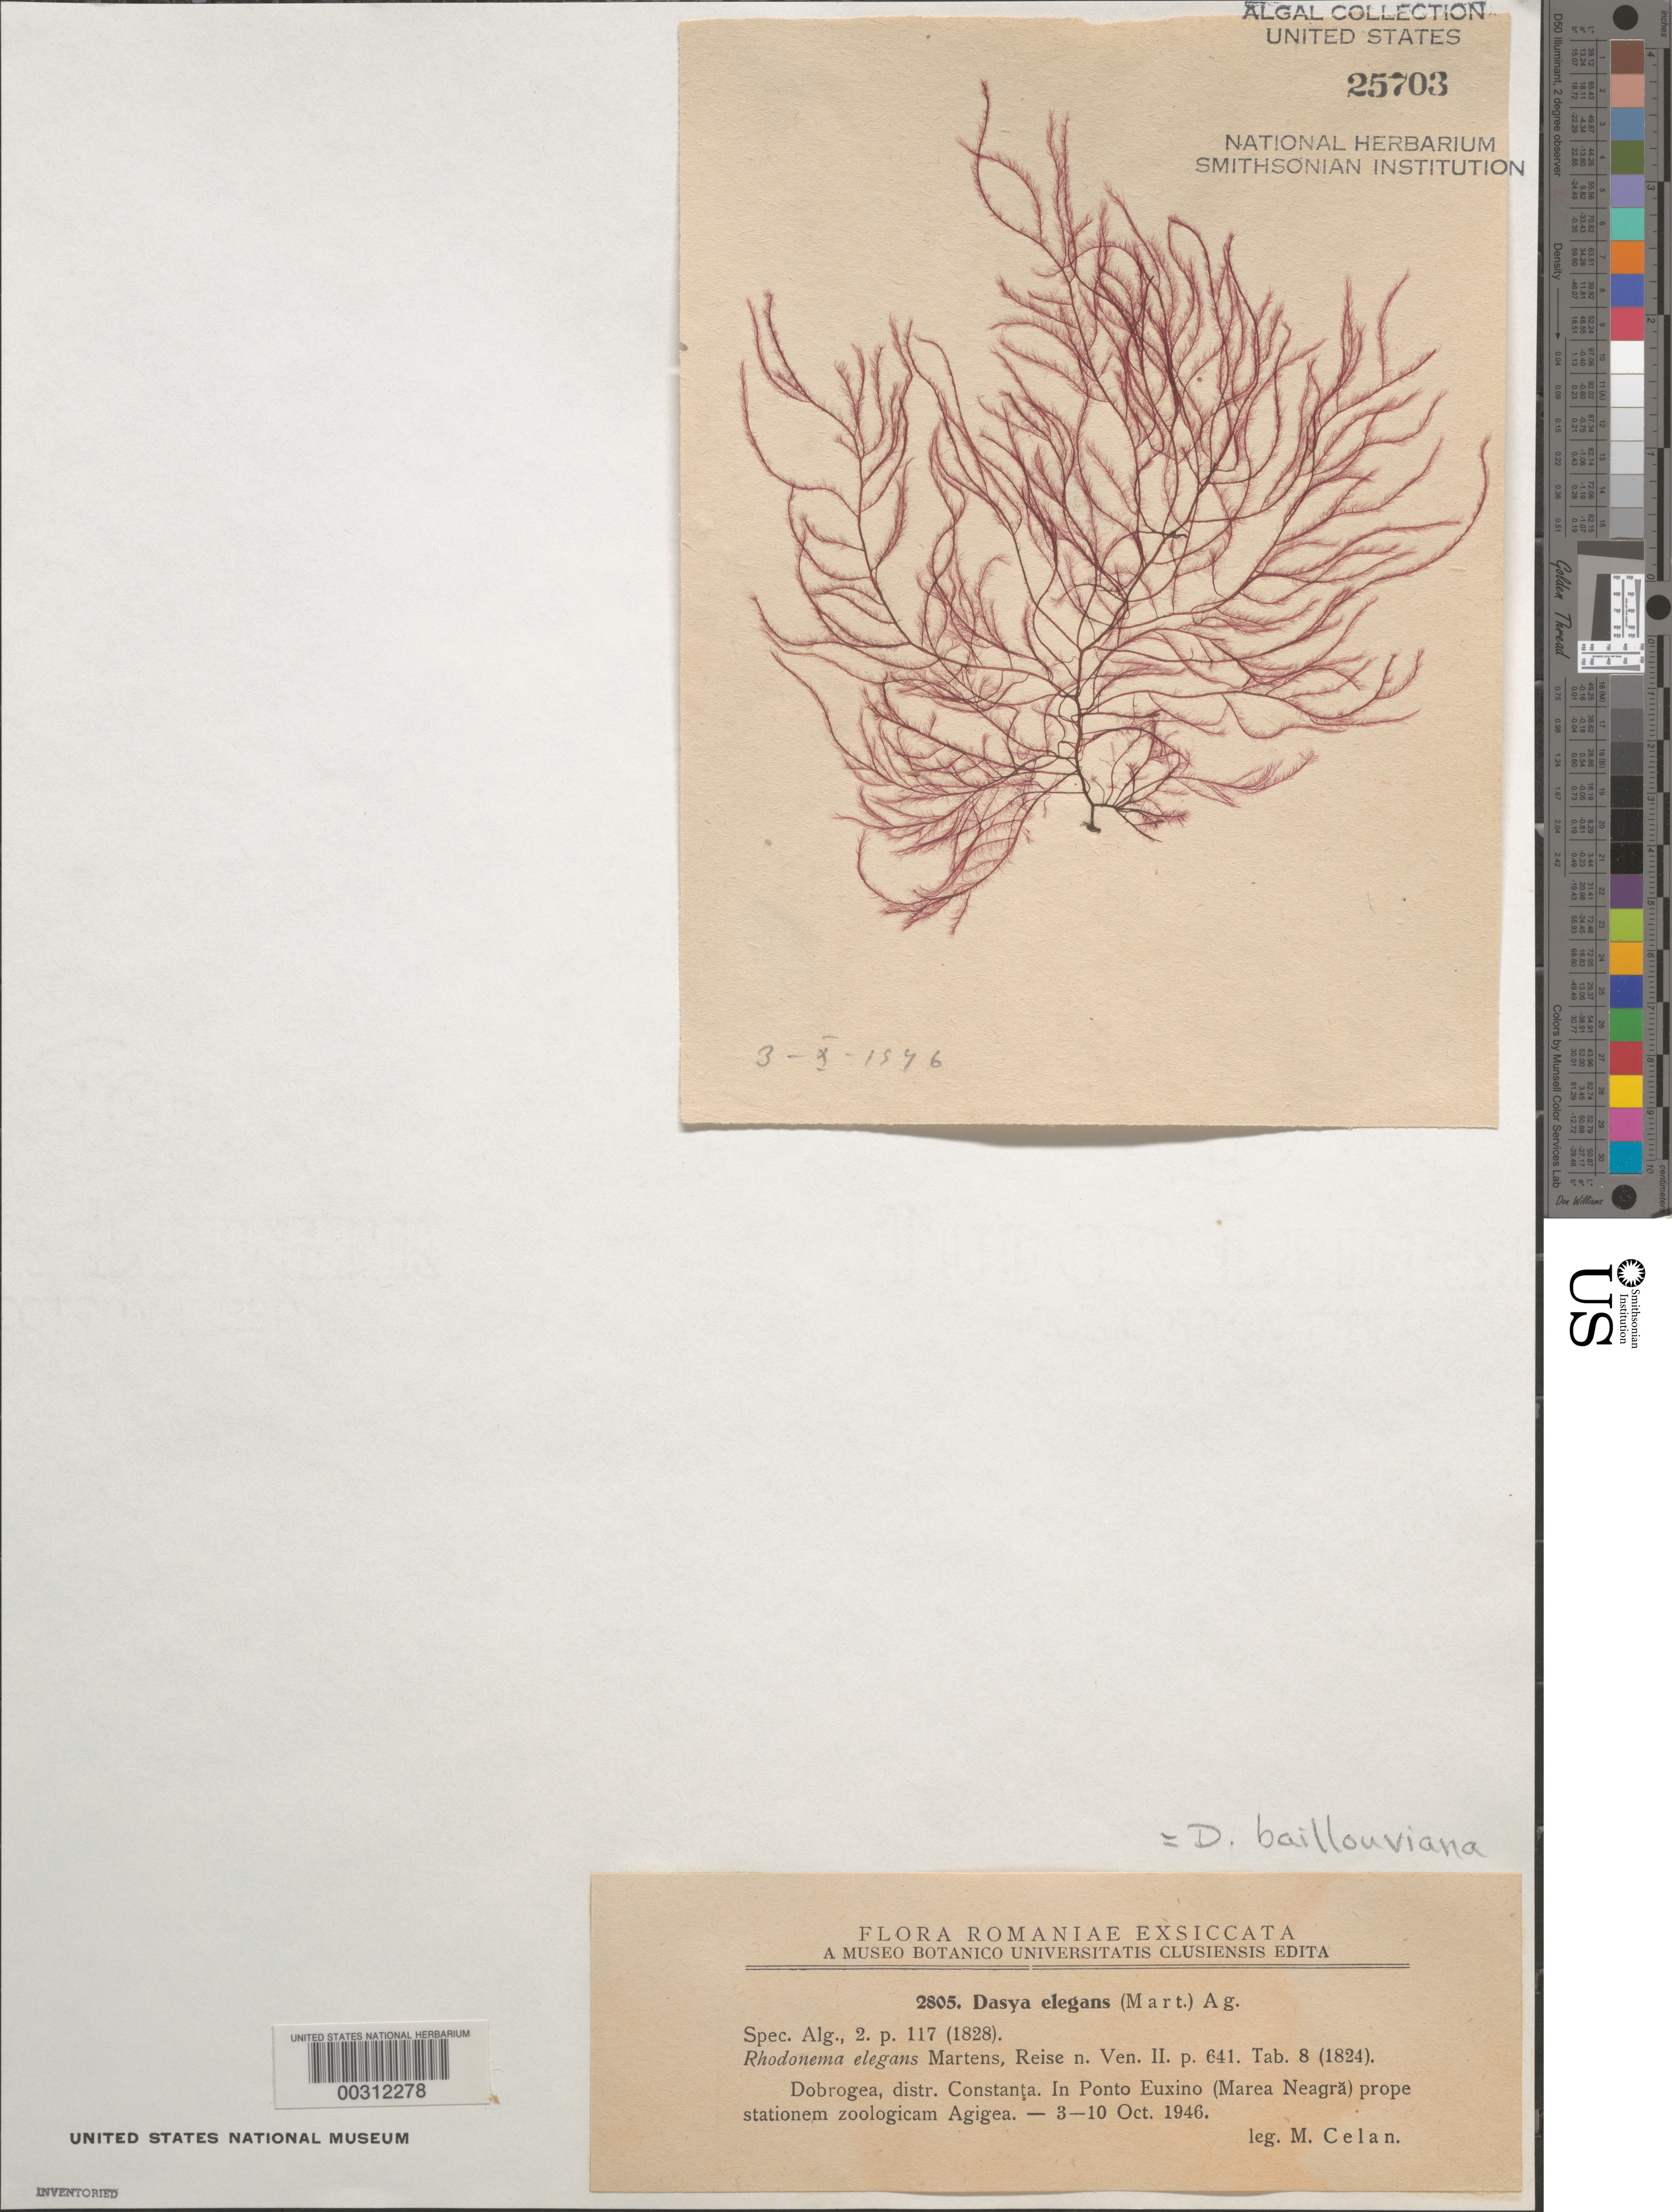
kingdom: Plantae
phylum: Rhodophyta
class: Florideophyceae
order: Ceramiales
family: Dasyaceae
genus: Dasya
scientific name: Dasya pedicellata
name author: (C. Agardh) C. Agardh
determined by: Algae name updating Project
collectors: M. Celan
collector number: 2805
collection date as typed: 03 Oct 1946 TO 10 Oct 1946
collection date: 1946-10-03/1946-10-10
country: Romania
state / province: Constanta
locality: Black sea, near agigea zoological station, dobruja (dobrogea)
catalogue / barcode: US 25703